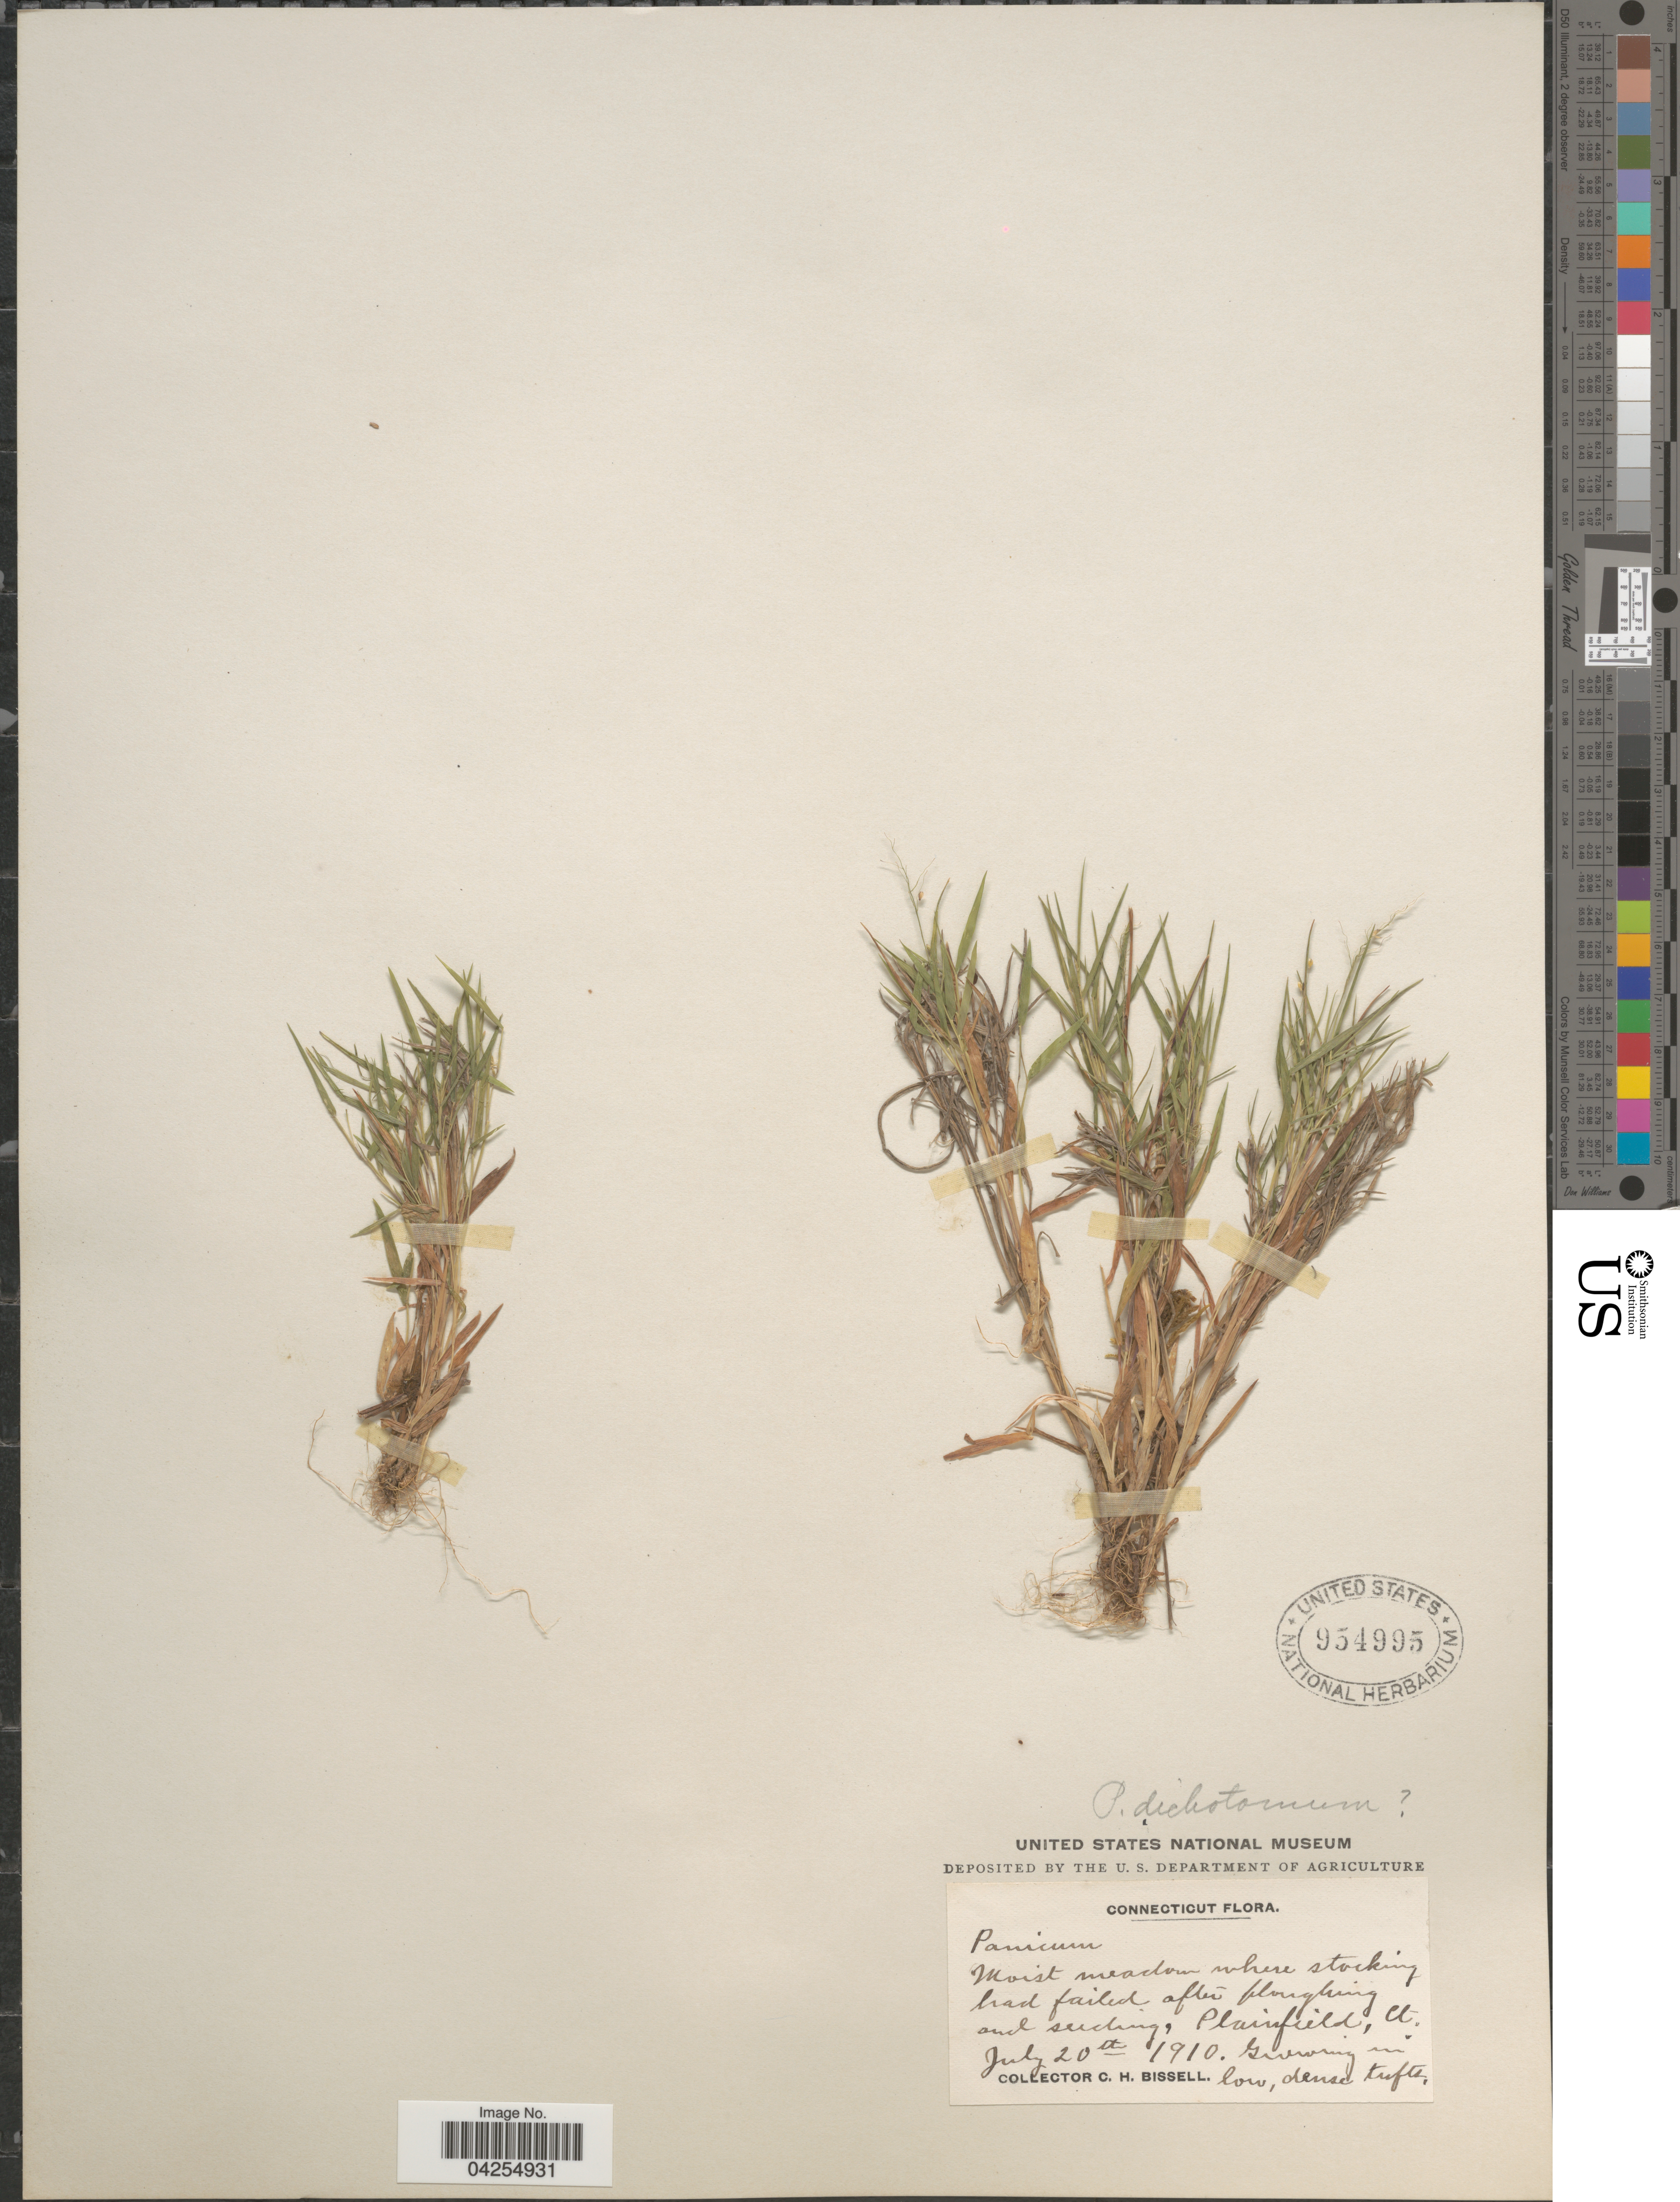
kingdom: Plantae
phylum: Tracheophyta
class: Liliopsida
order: Poales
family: Poaceae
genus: Dichanthelium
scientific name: Dichanthelium dichotomum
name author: (L.) Gould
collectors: C. Bissell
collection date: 1910-07-20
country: United States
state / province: Connecticut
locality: Plainfield.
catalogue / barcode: US 954995